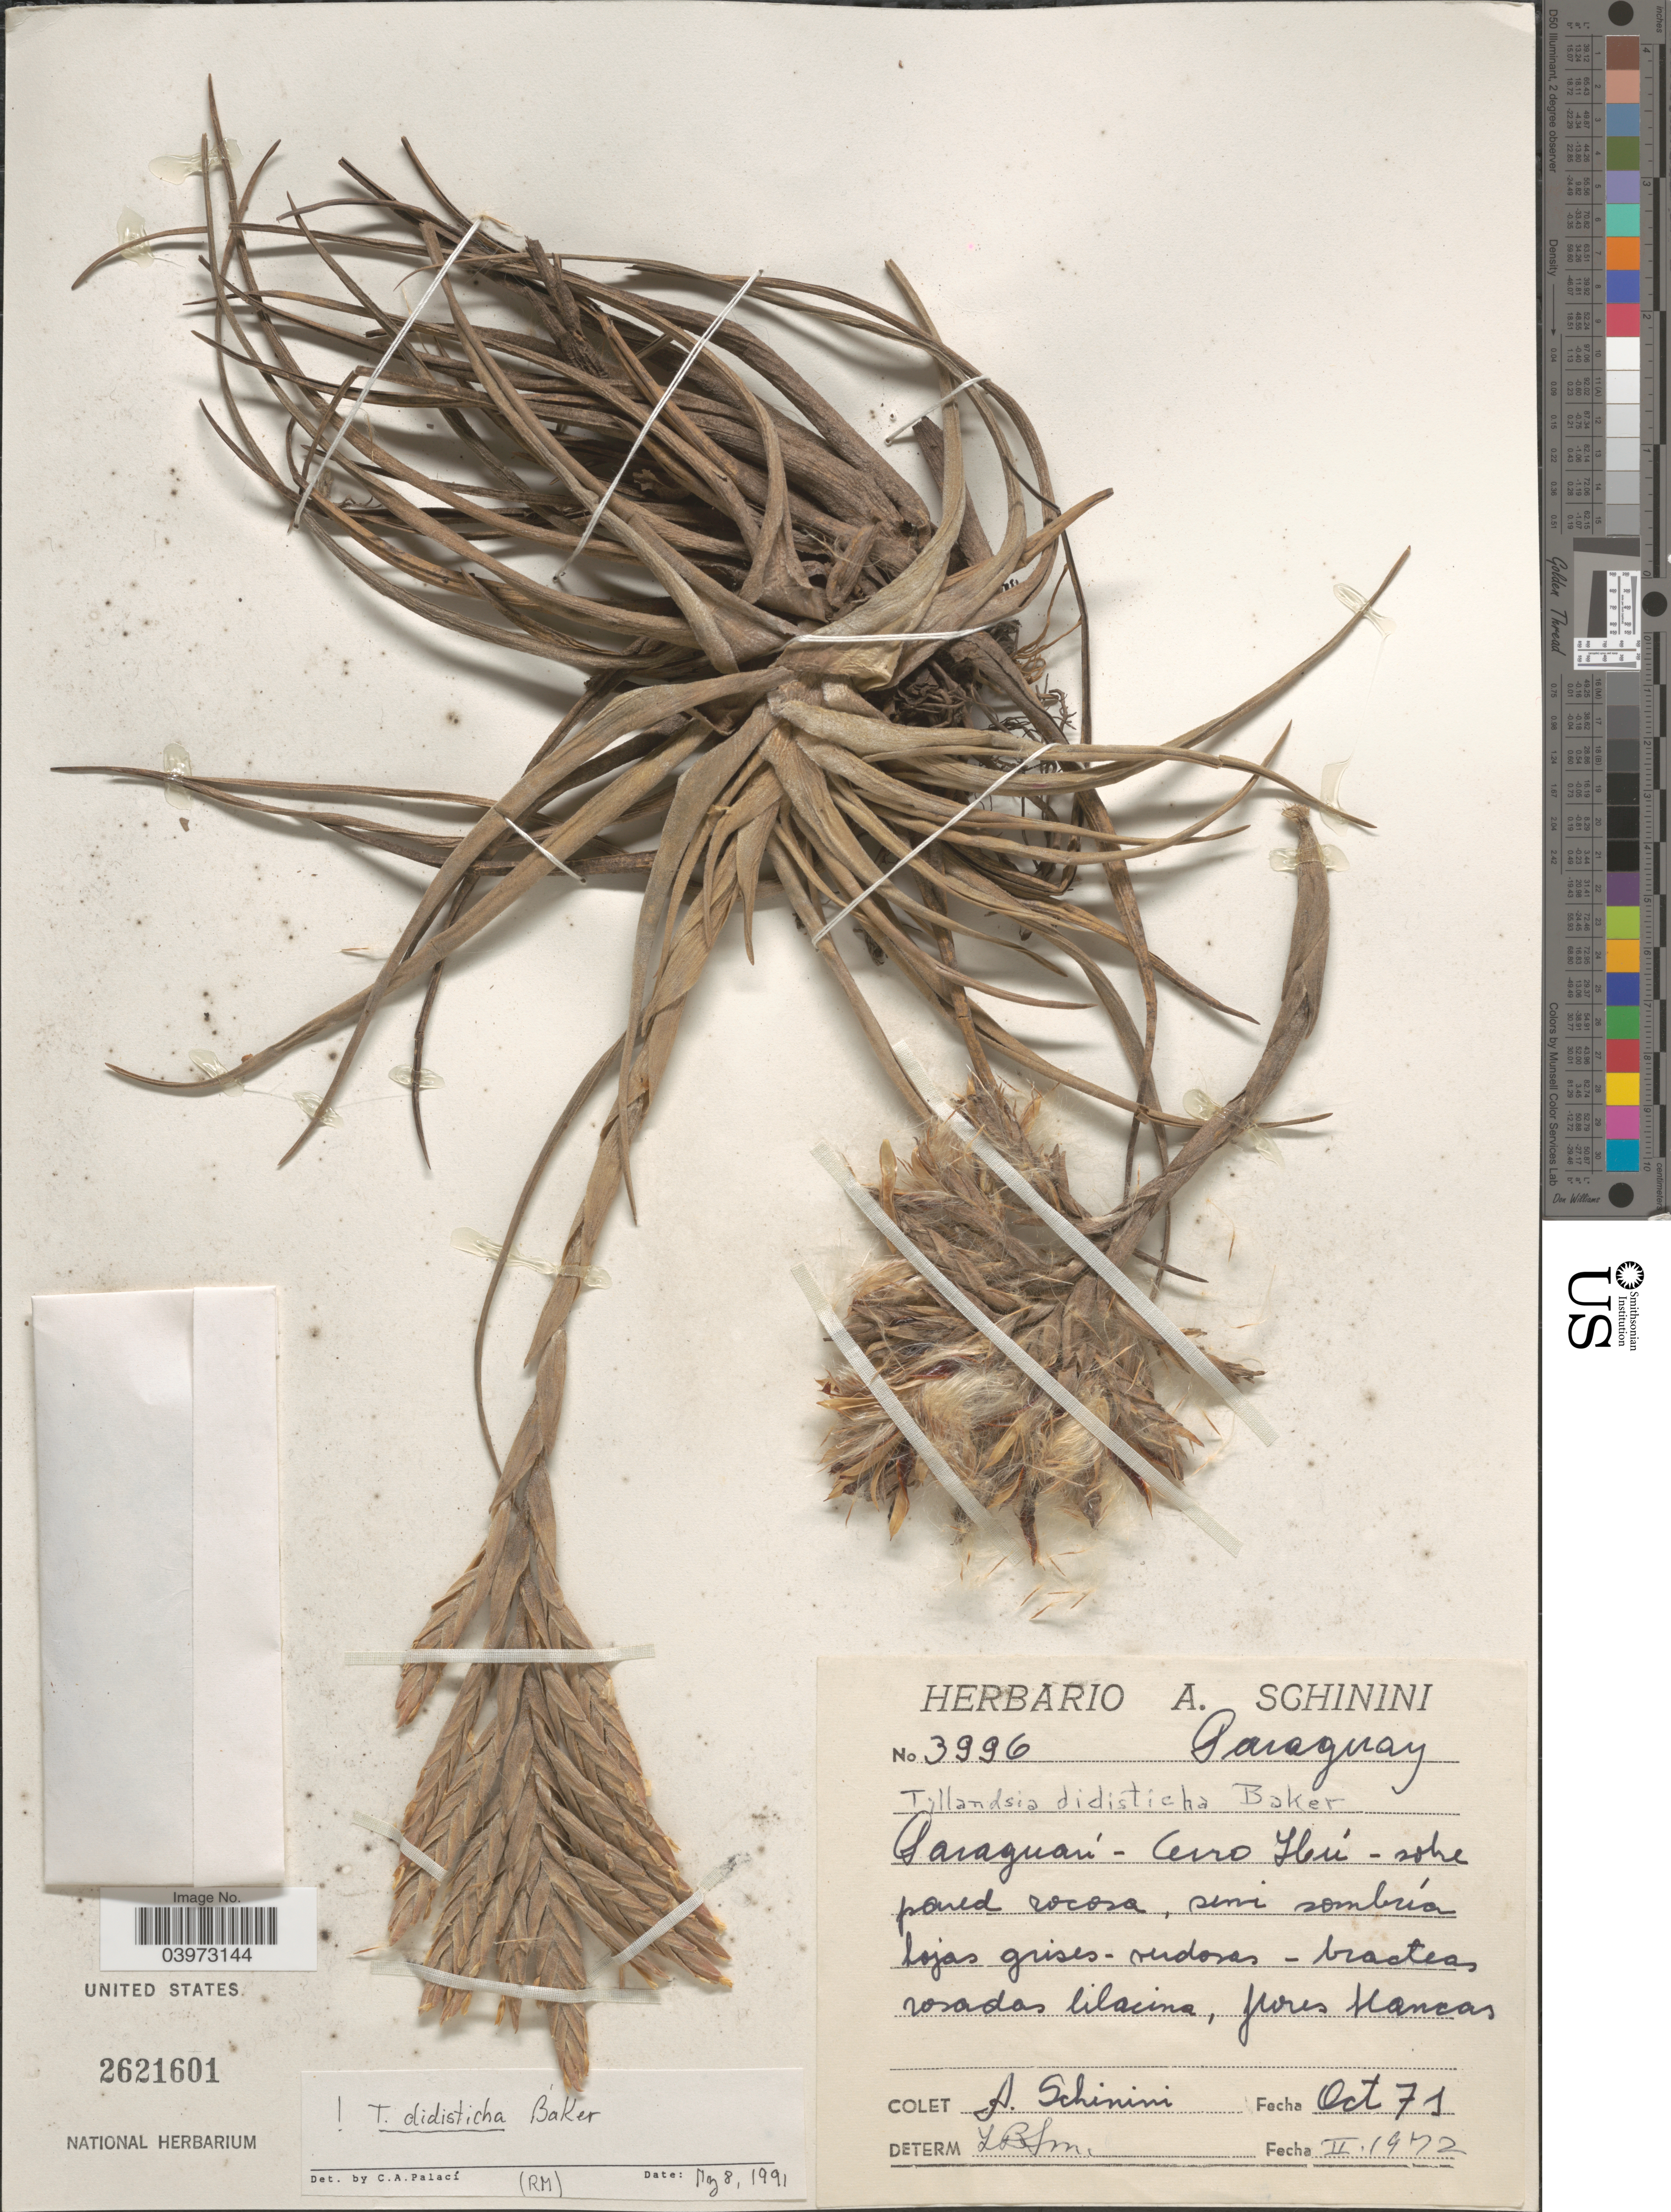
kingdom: Plantae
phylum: Tracheophyta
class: Liliopsida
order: Poales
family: Bromeliaceae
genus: Tillandsia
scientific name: Tillandsia didisticha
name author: (É. Morren) Baker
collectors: A. Schinini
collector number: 3996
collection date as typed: Transcribed d/m/y: /10/71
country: Paraguay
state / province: Paraguari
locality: Cerro Ybu.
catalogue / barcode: US 2621601